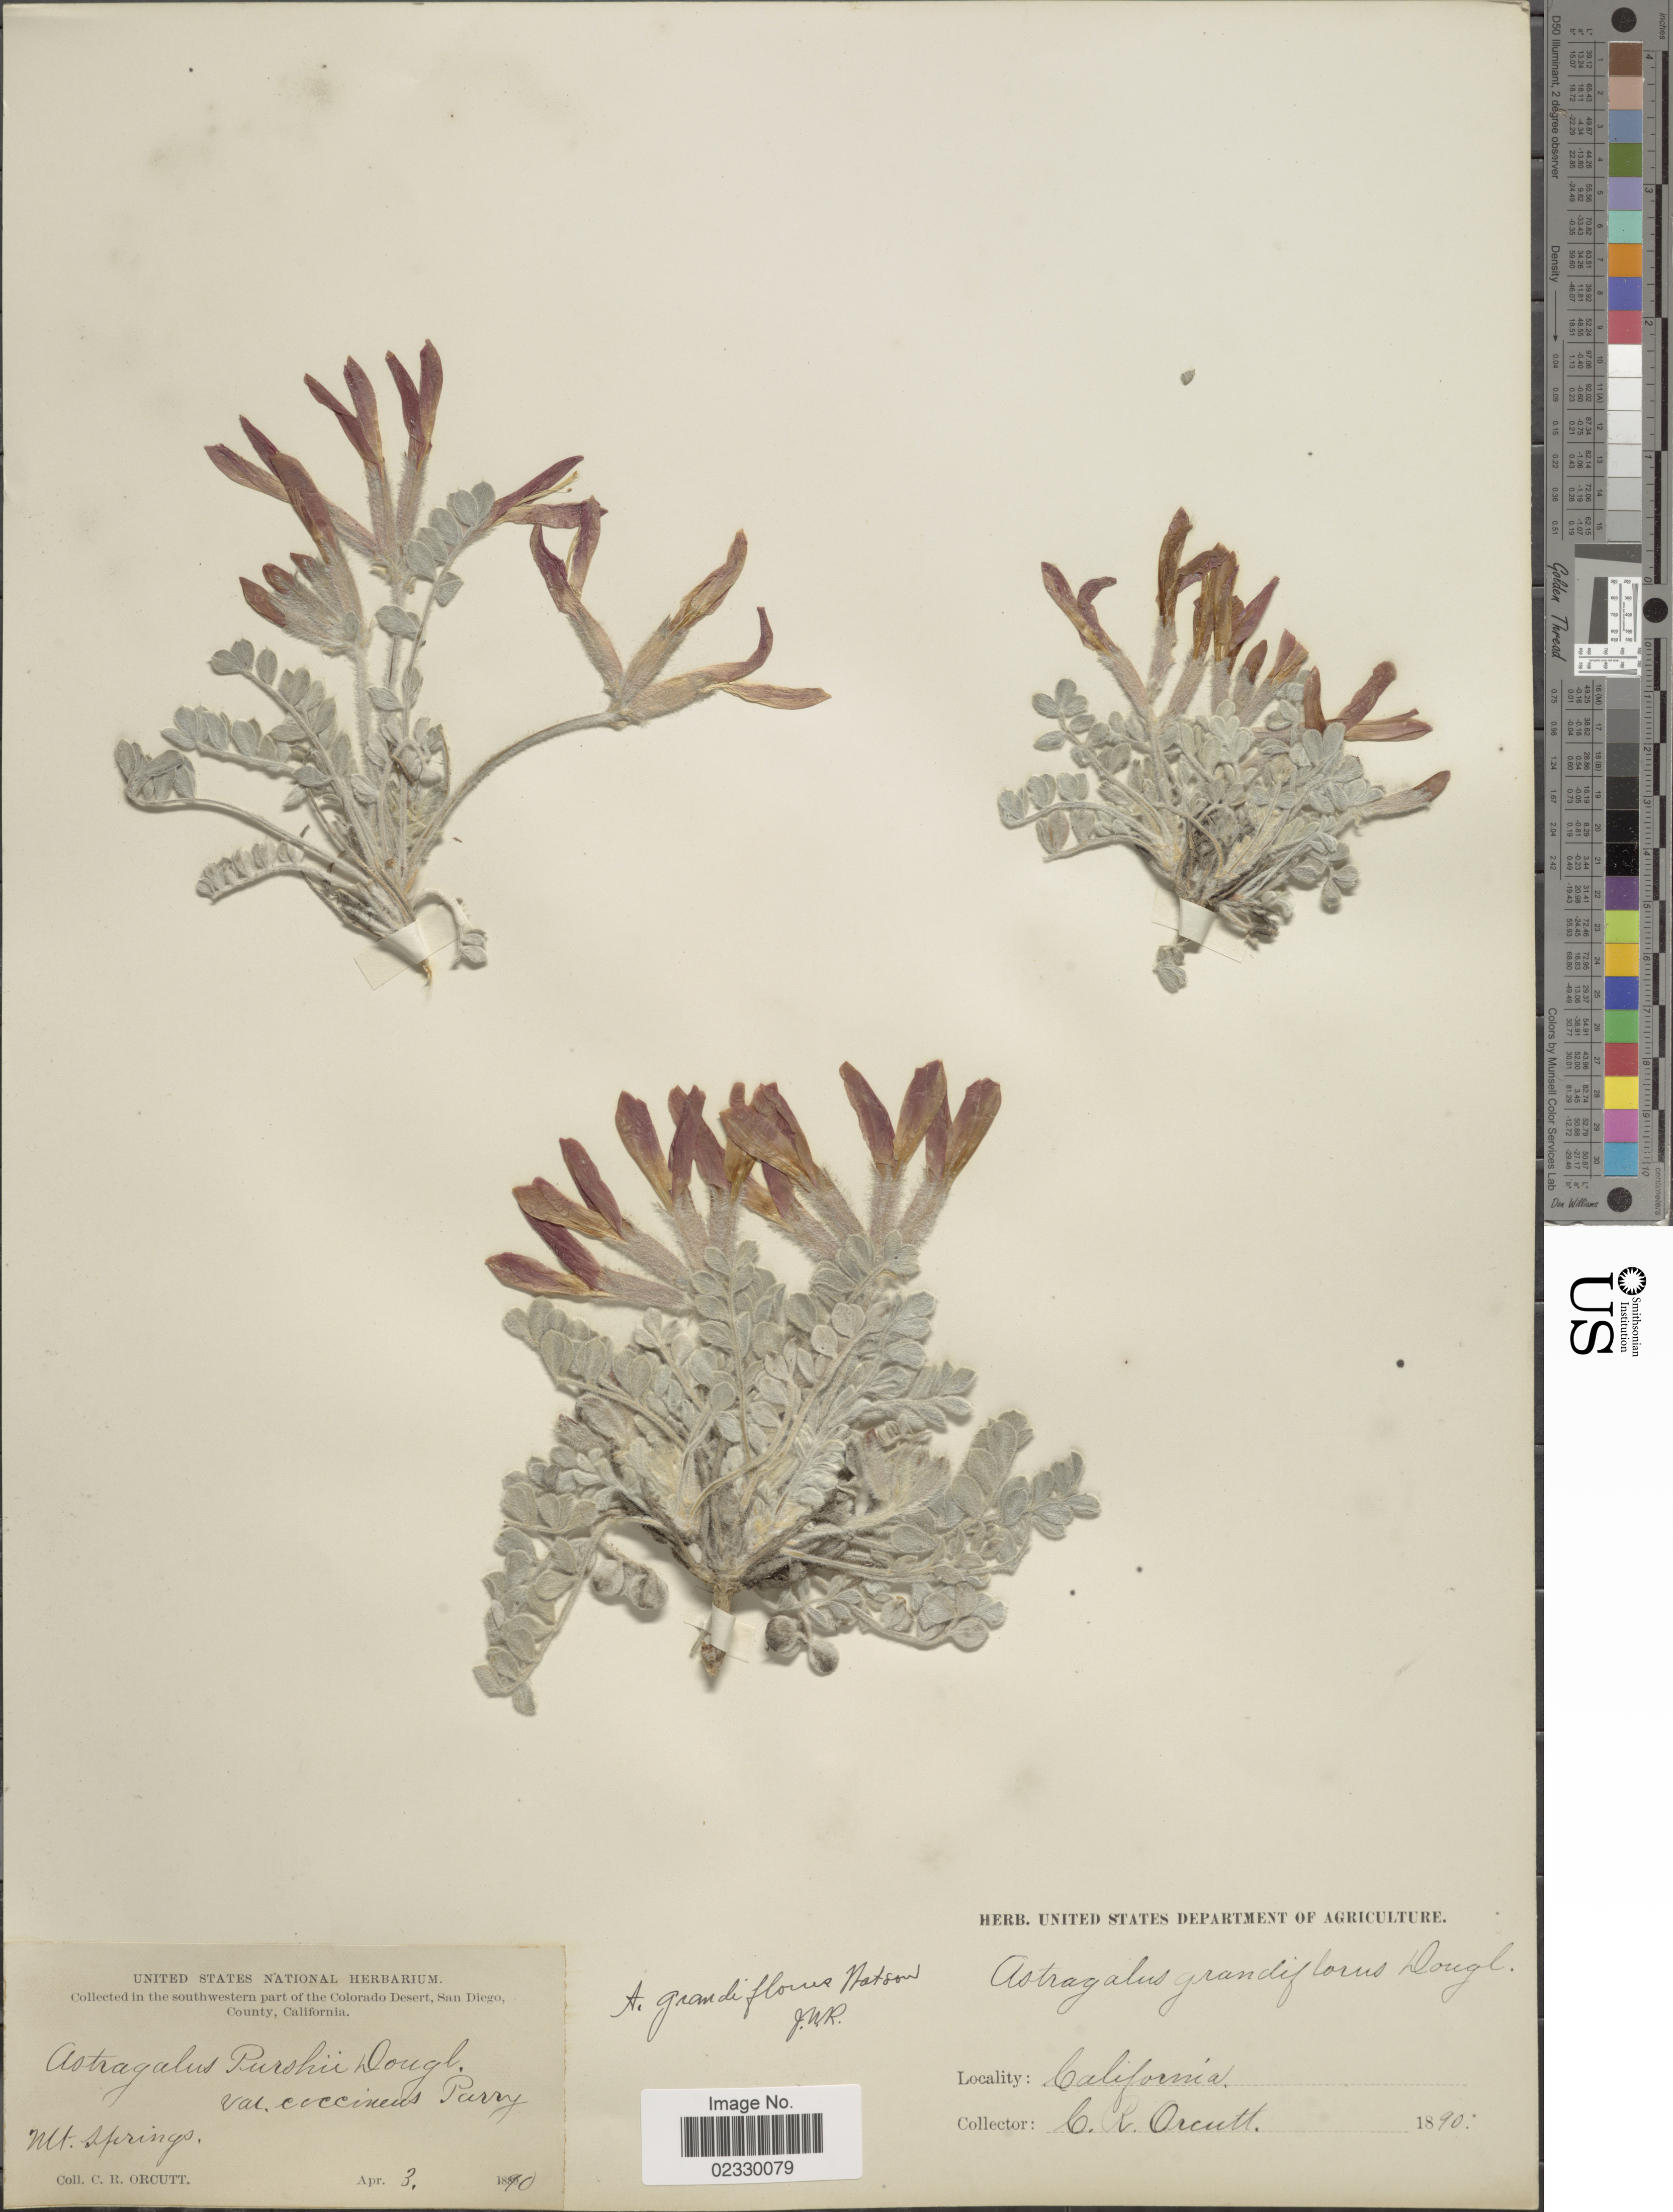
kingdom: Plantae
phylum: Tracheophyta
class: Magnoliopsida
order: Fabales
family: Fabaceae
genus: Astragalus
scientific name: Astragalus coccineus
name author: (Parry) Brandegee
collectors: C. R. Orcutt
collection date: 1890-04-03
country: United States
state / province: California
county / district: San Diego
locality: In the Southwestern part of the Colorado Desert, San Diego, County, Mt Springs